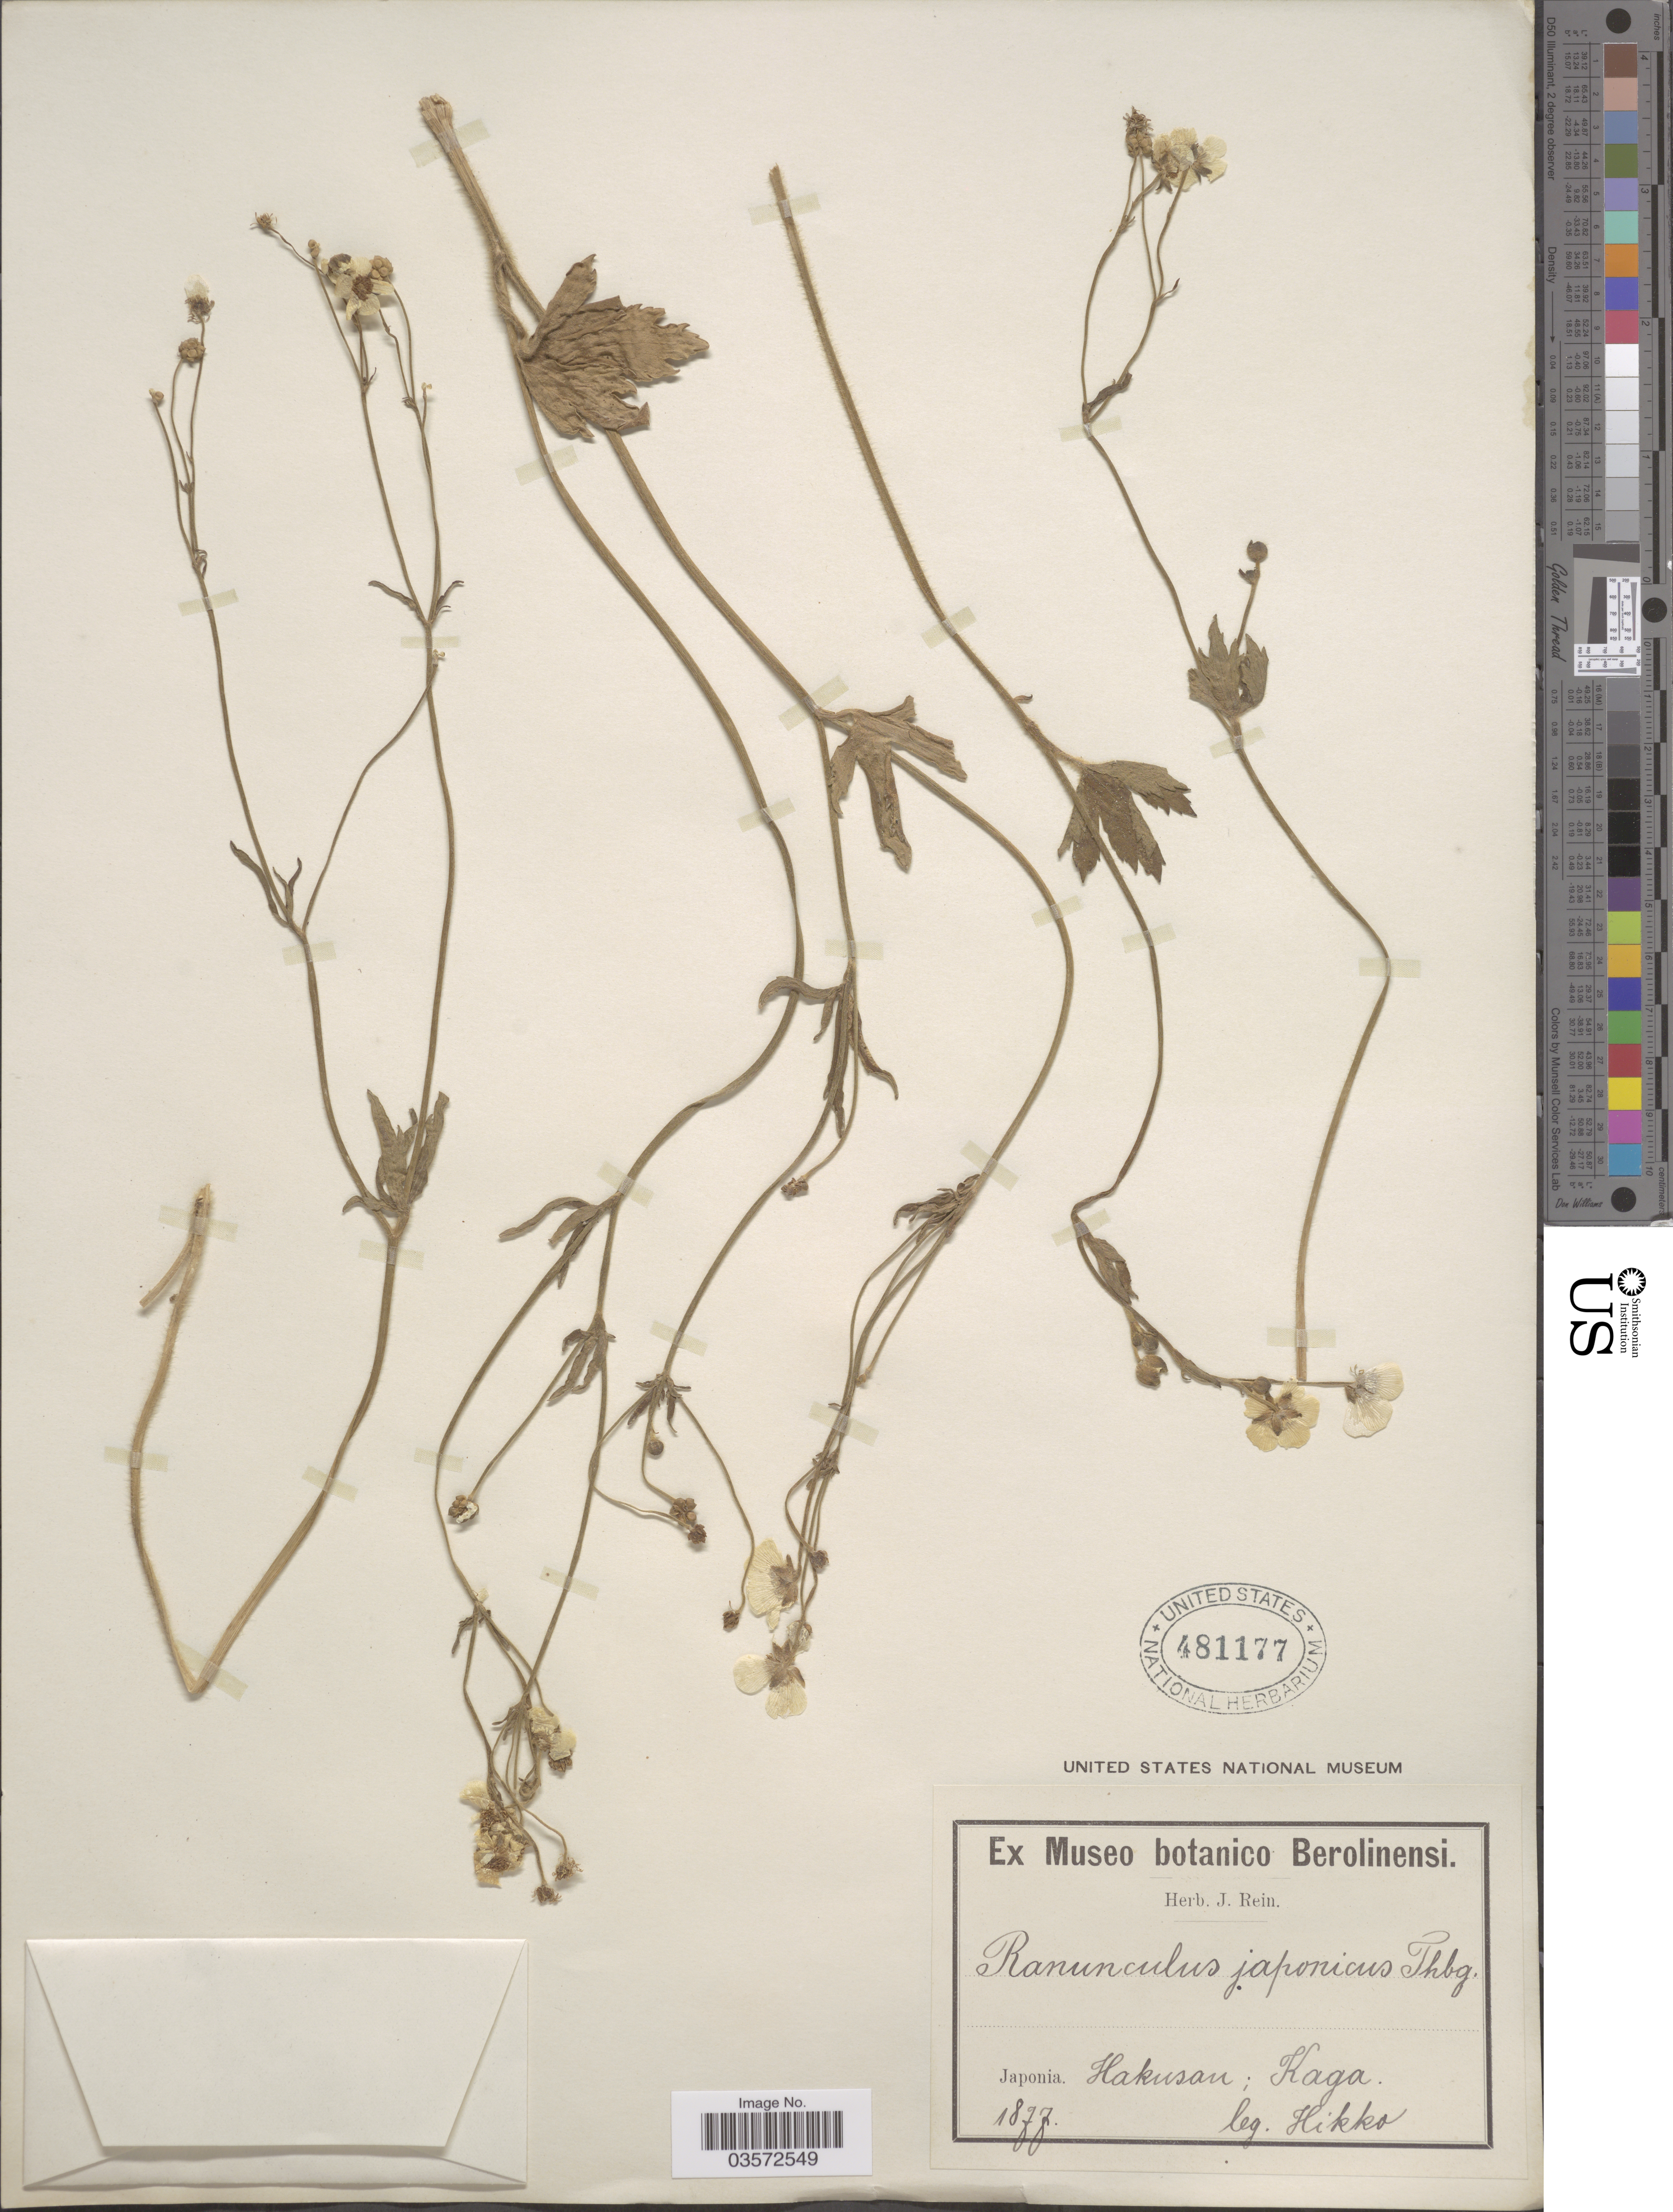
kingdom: Plantae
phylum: Tracheophyta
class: Magnoliopsida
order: Ranunculales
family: Ranunculaceae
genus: Ranunculus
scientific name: Ranunculus japonicus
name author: Thunb.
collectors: -. Hikko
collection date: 1877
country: Japan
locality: Hakusan; Kaga.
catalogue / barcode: US 481177